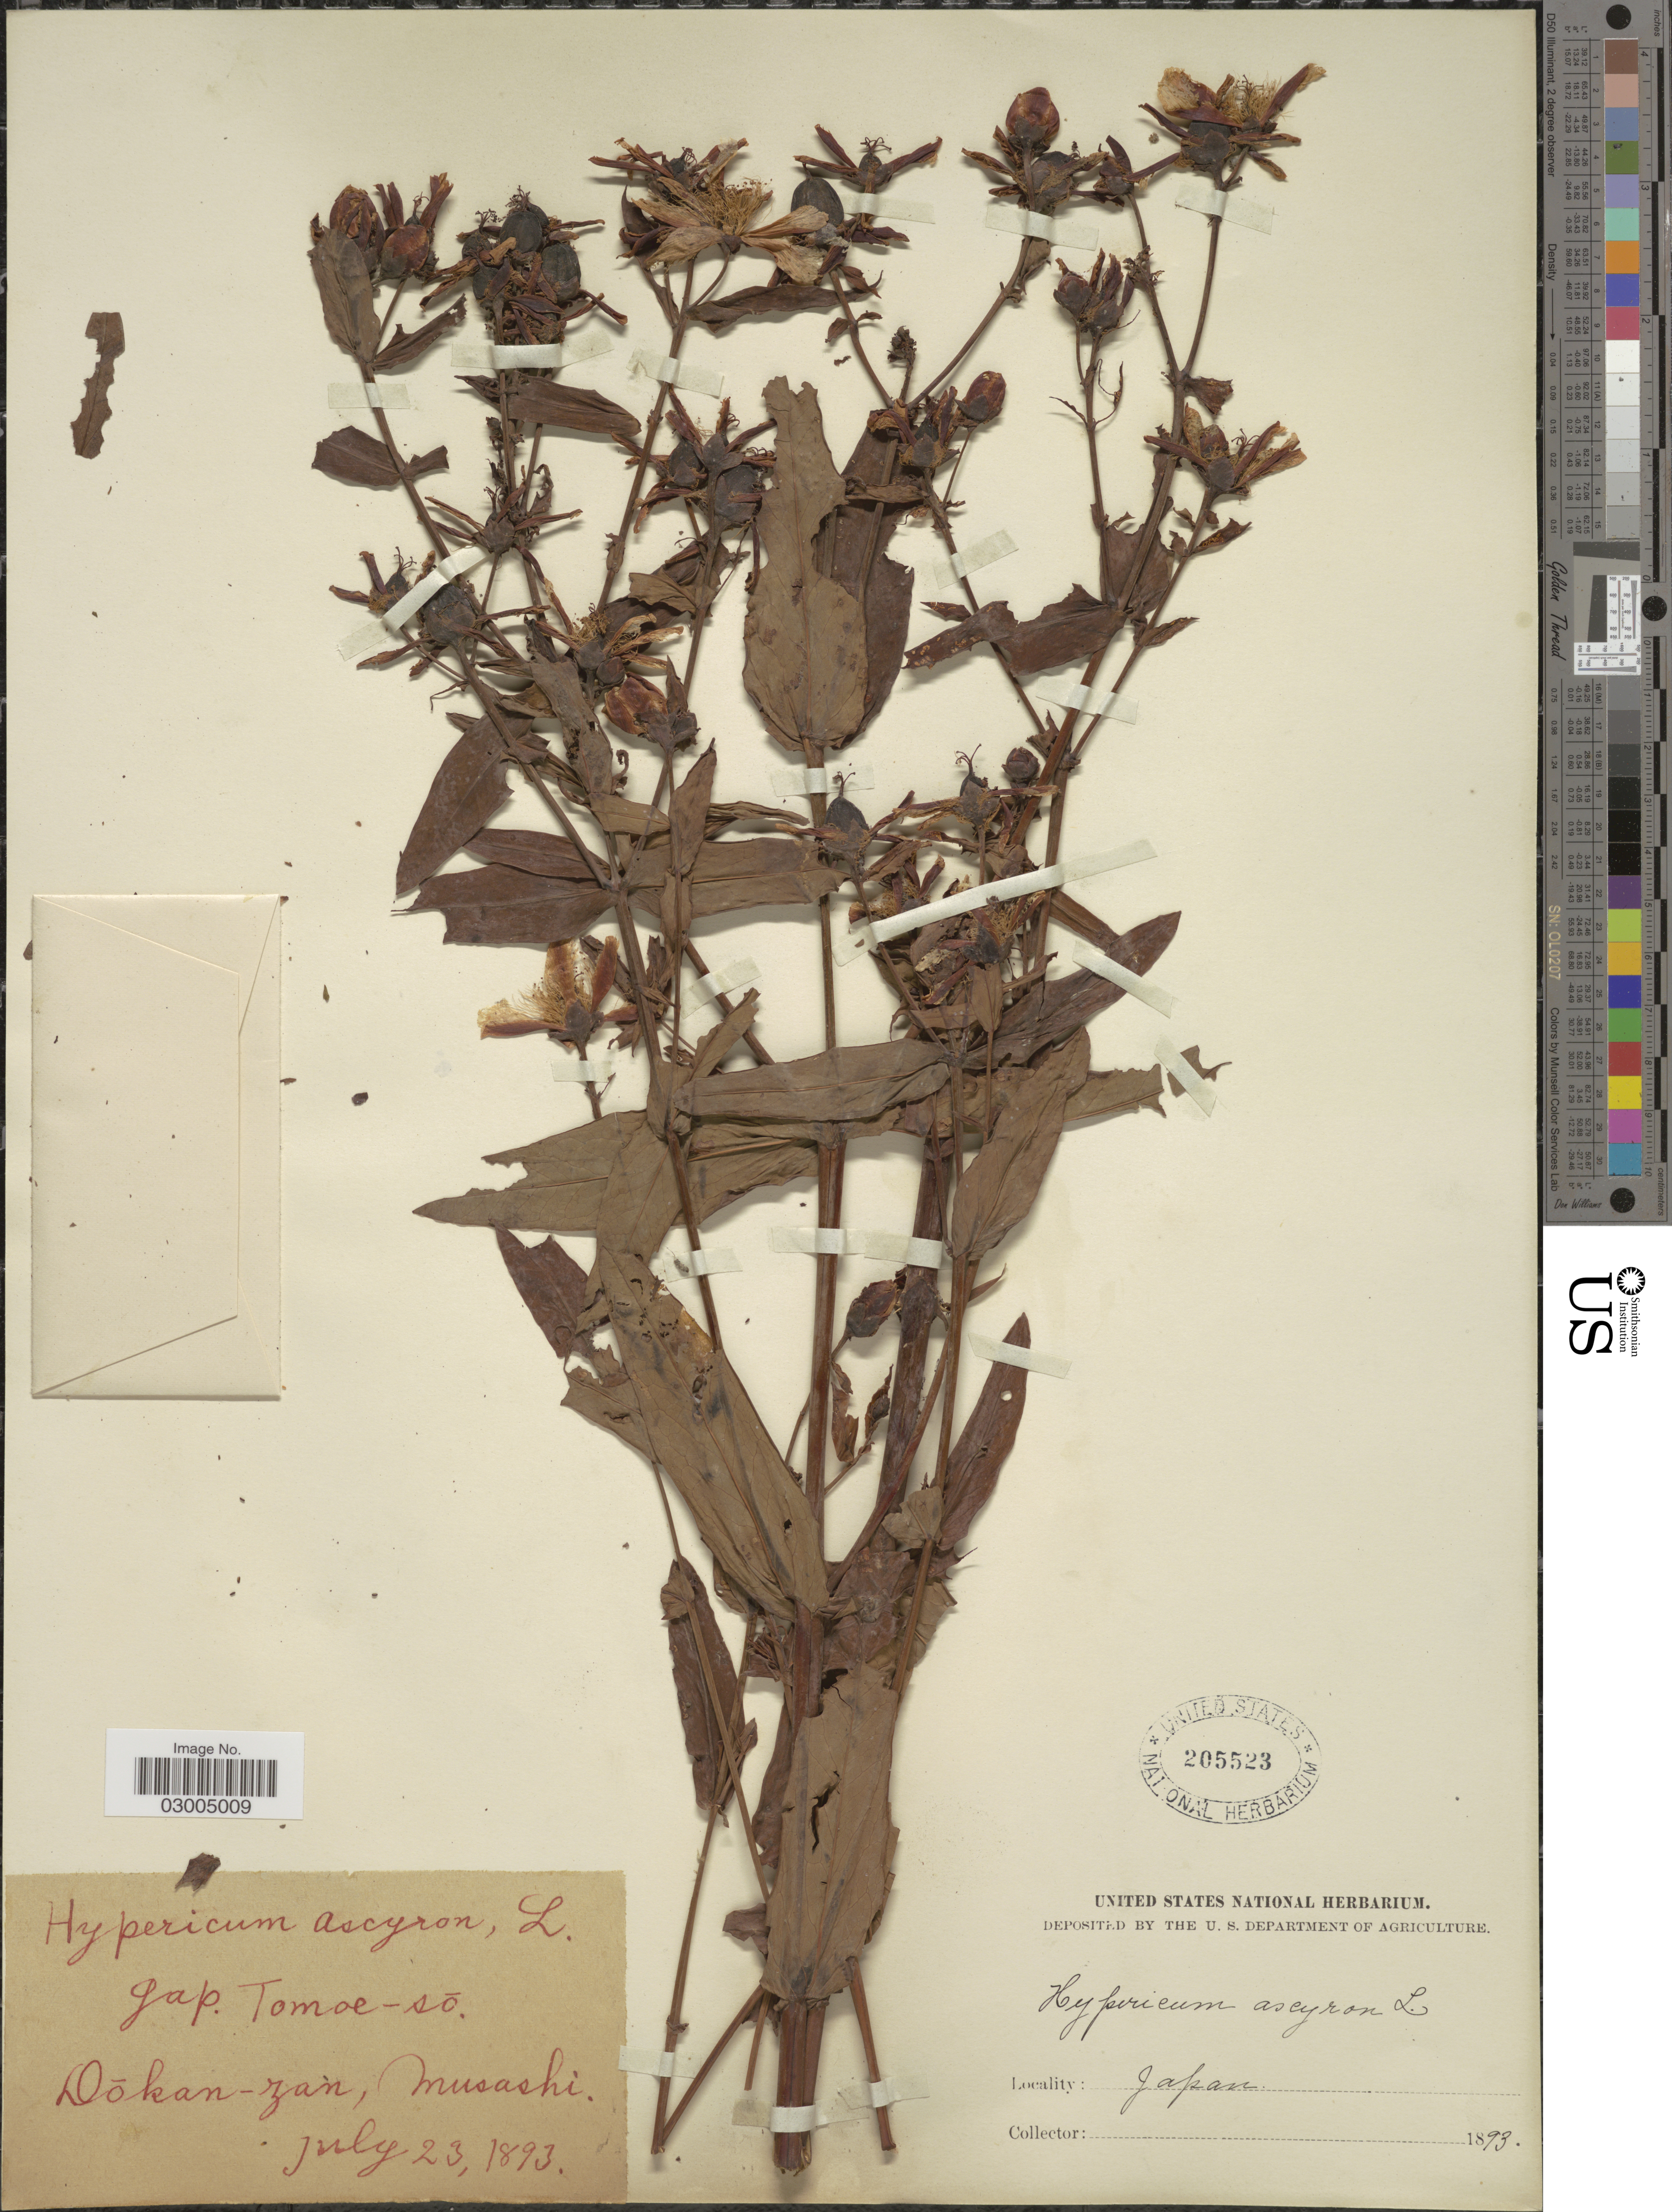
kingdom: Plantae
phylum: Tracheophyta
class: Magnoliopsida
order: Malpighiales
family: Hypericaceae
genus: Hypericum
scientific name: Hypericum ascyron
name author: L.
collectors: ex herb. United States National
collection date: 1893-07-23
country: Japan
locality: Dókan-zan, Musashi.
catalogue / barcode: US 205523